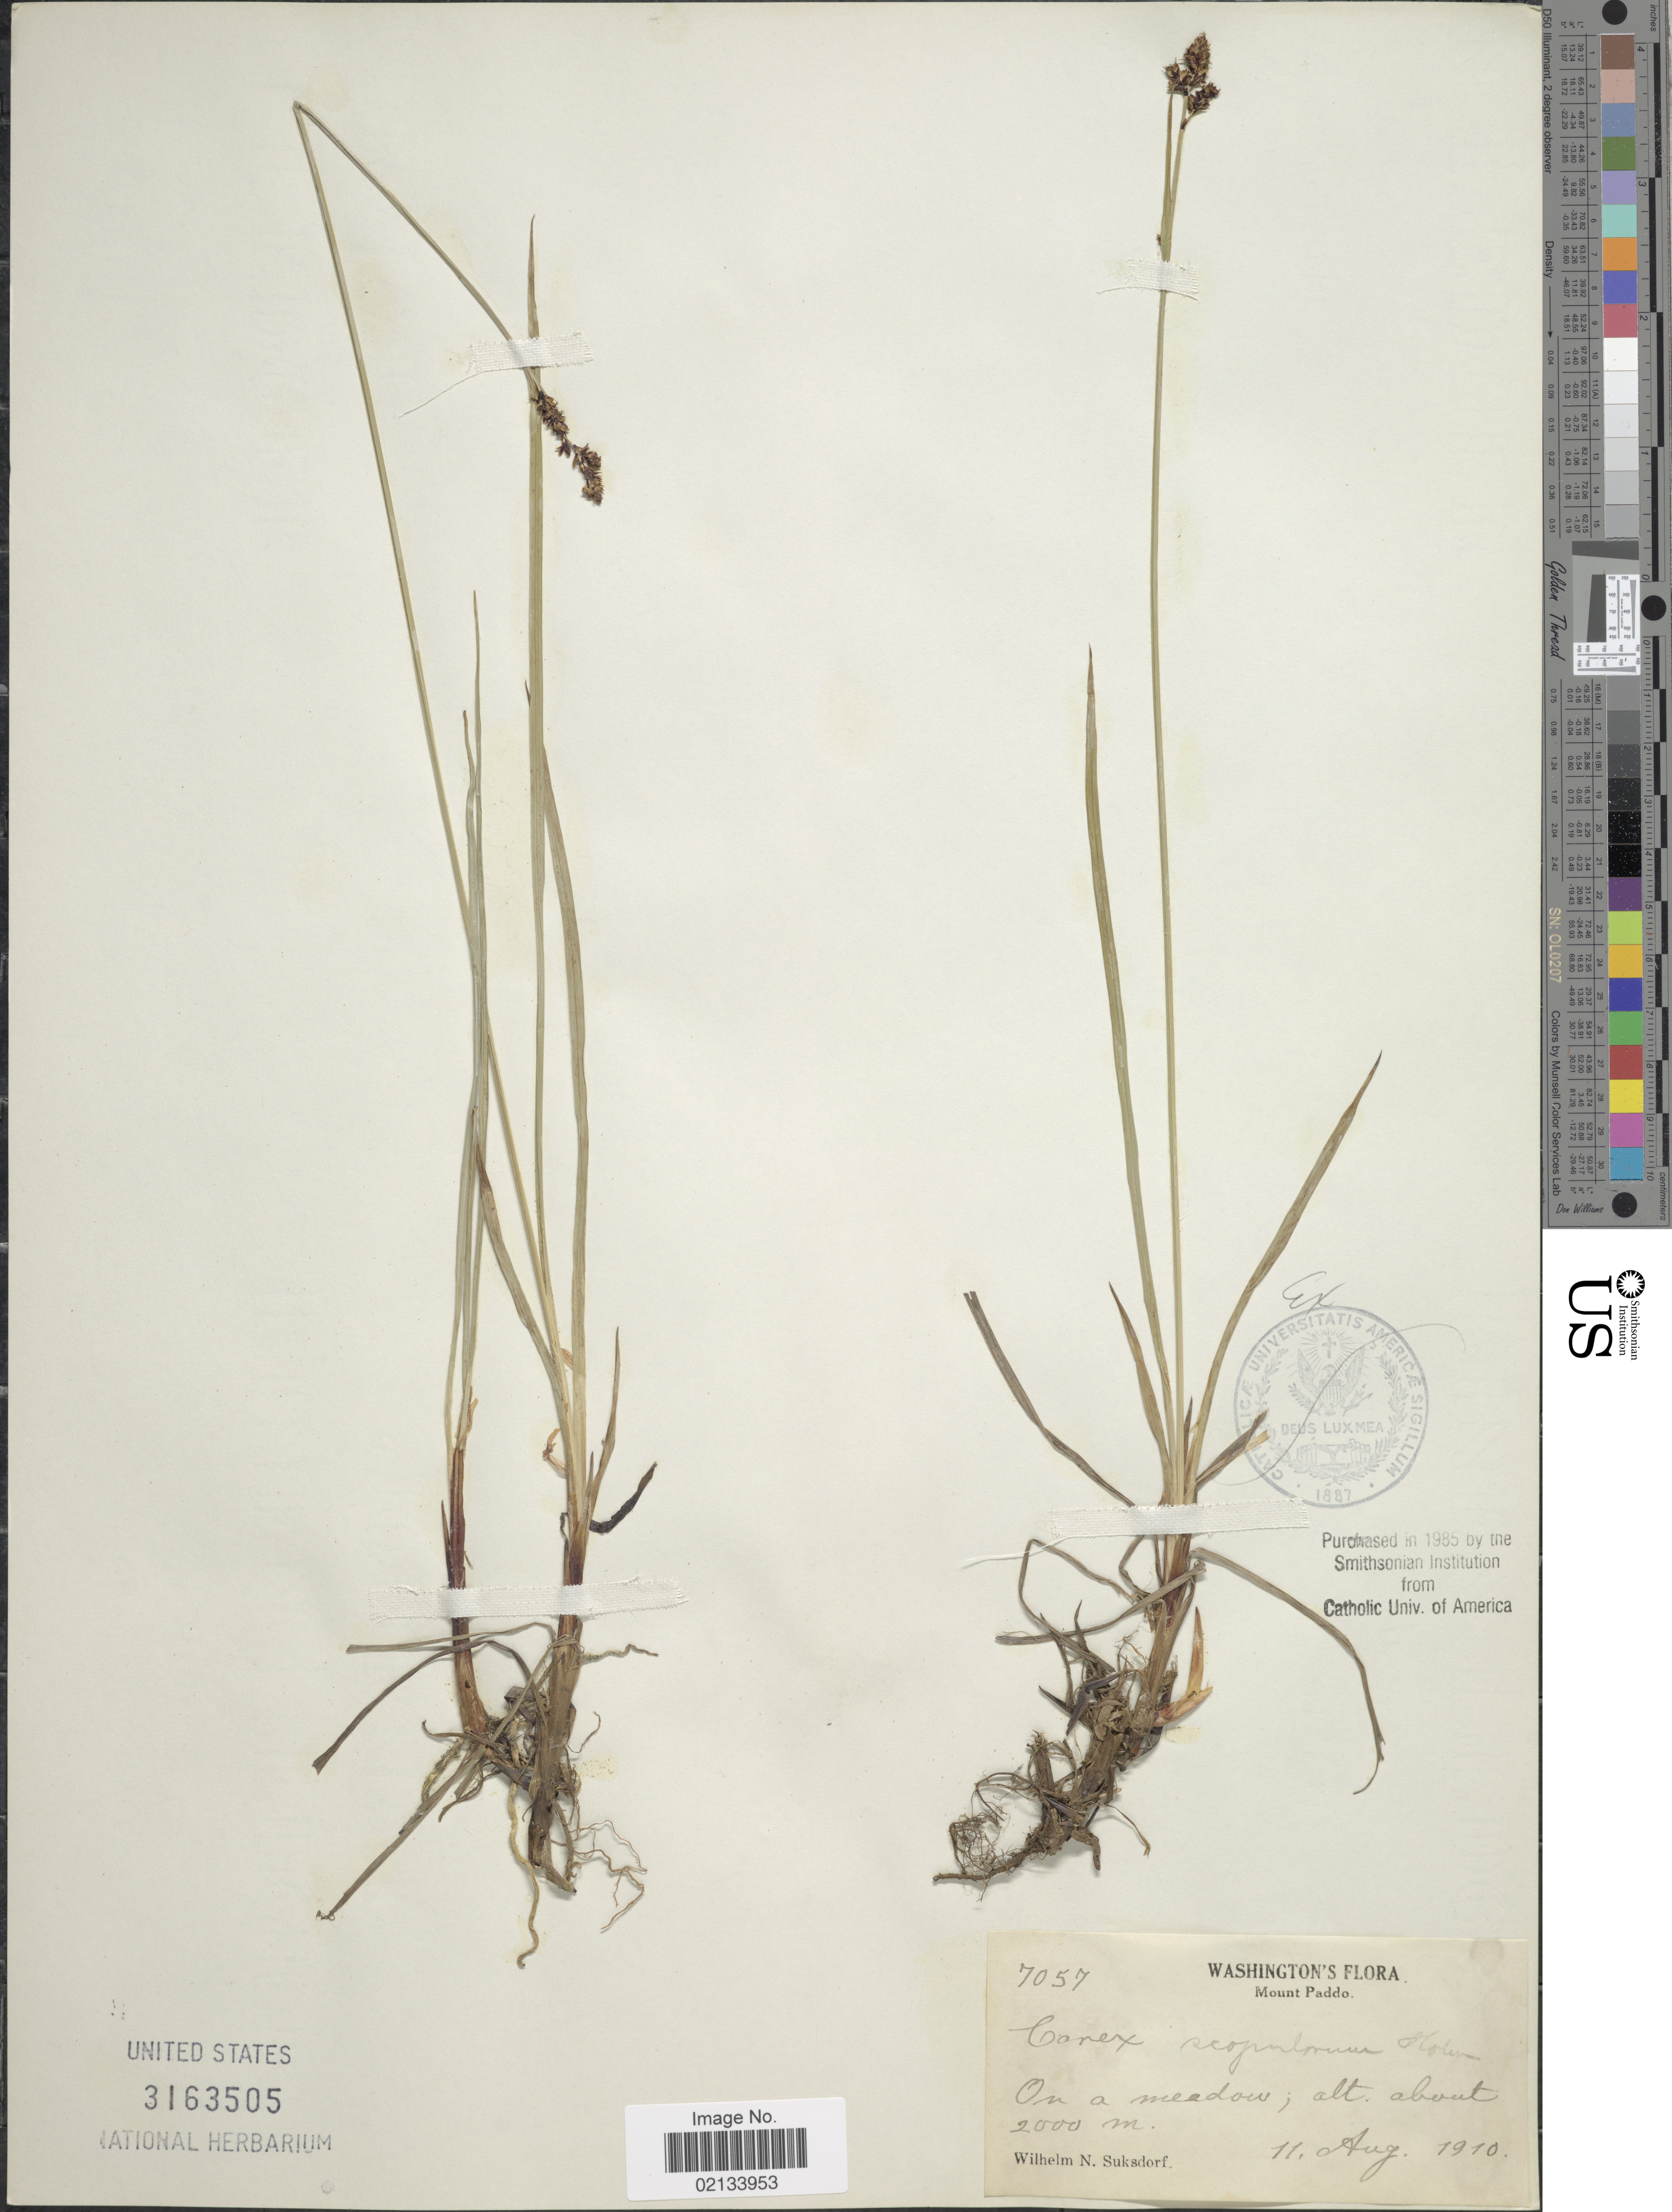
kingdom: Plantae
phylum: Tracheophyta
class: Liliopsida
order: Poales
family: Cyperaceae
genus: Carex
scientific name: Carex scopulorum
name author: Holm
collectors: W. N. Suksdorf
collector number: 7057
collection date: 1910-08-11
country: United States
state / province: Washington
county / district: Skamania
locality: Mount Paddo, on a meadow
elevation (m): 2000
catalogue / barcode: US 3163505